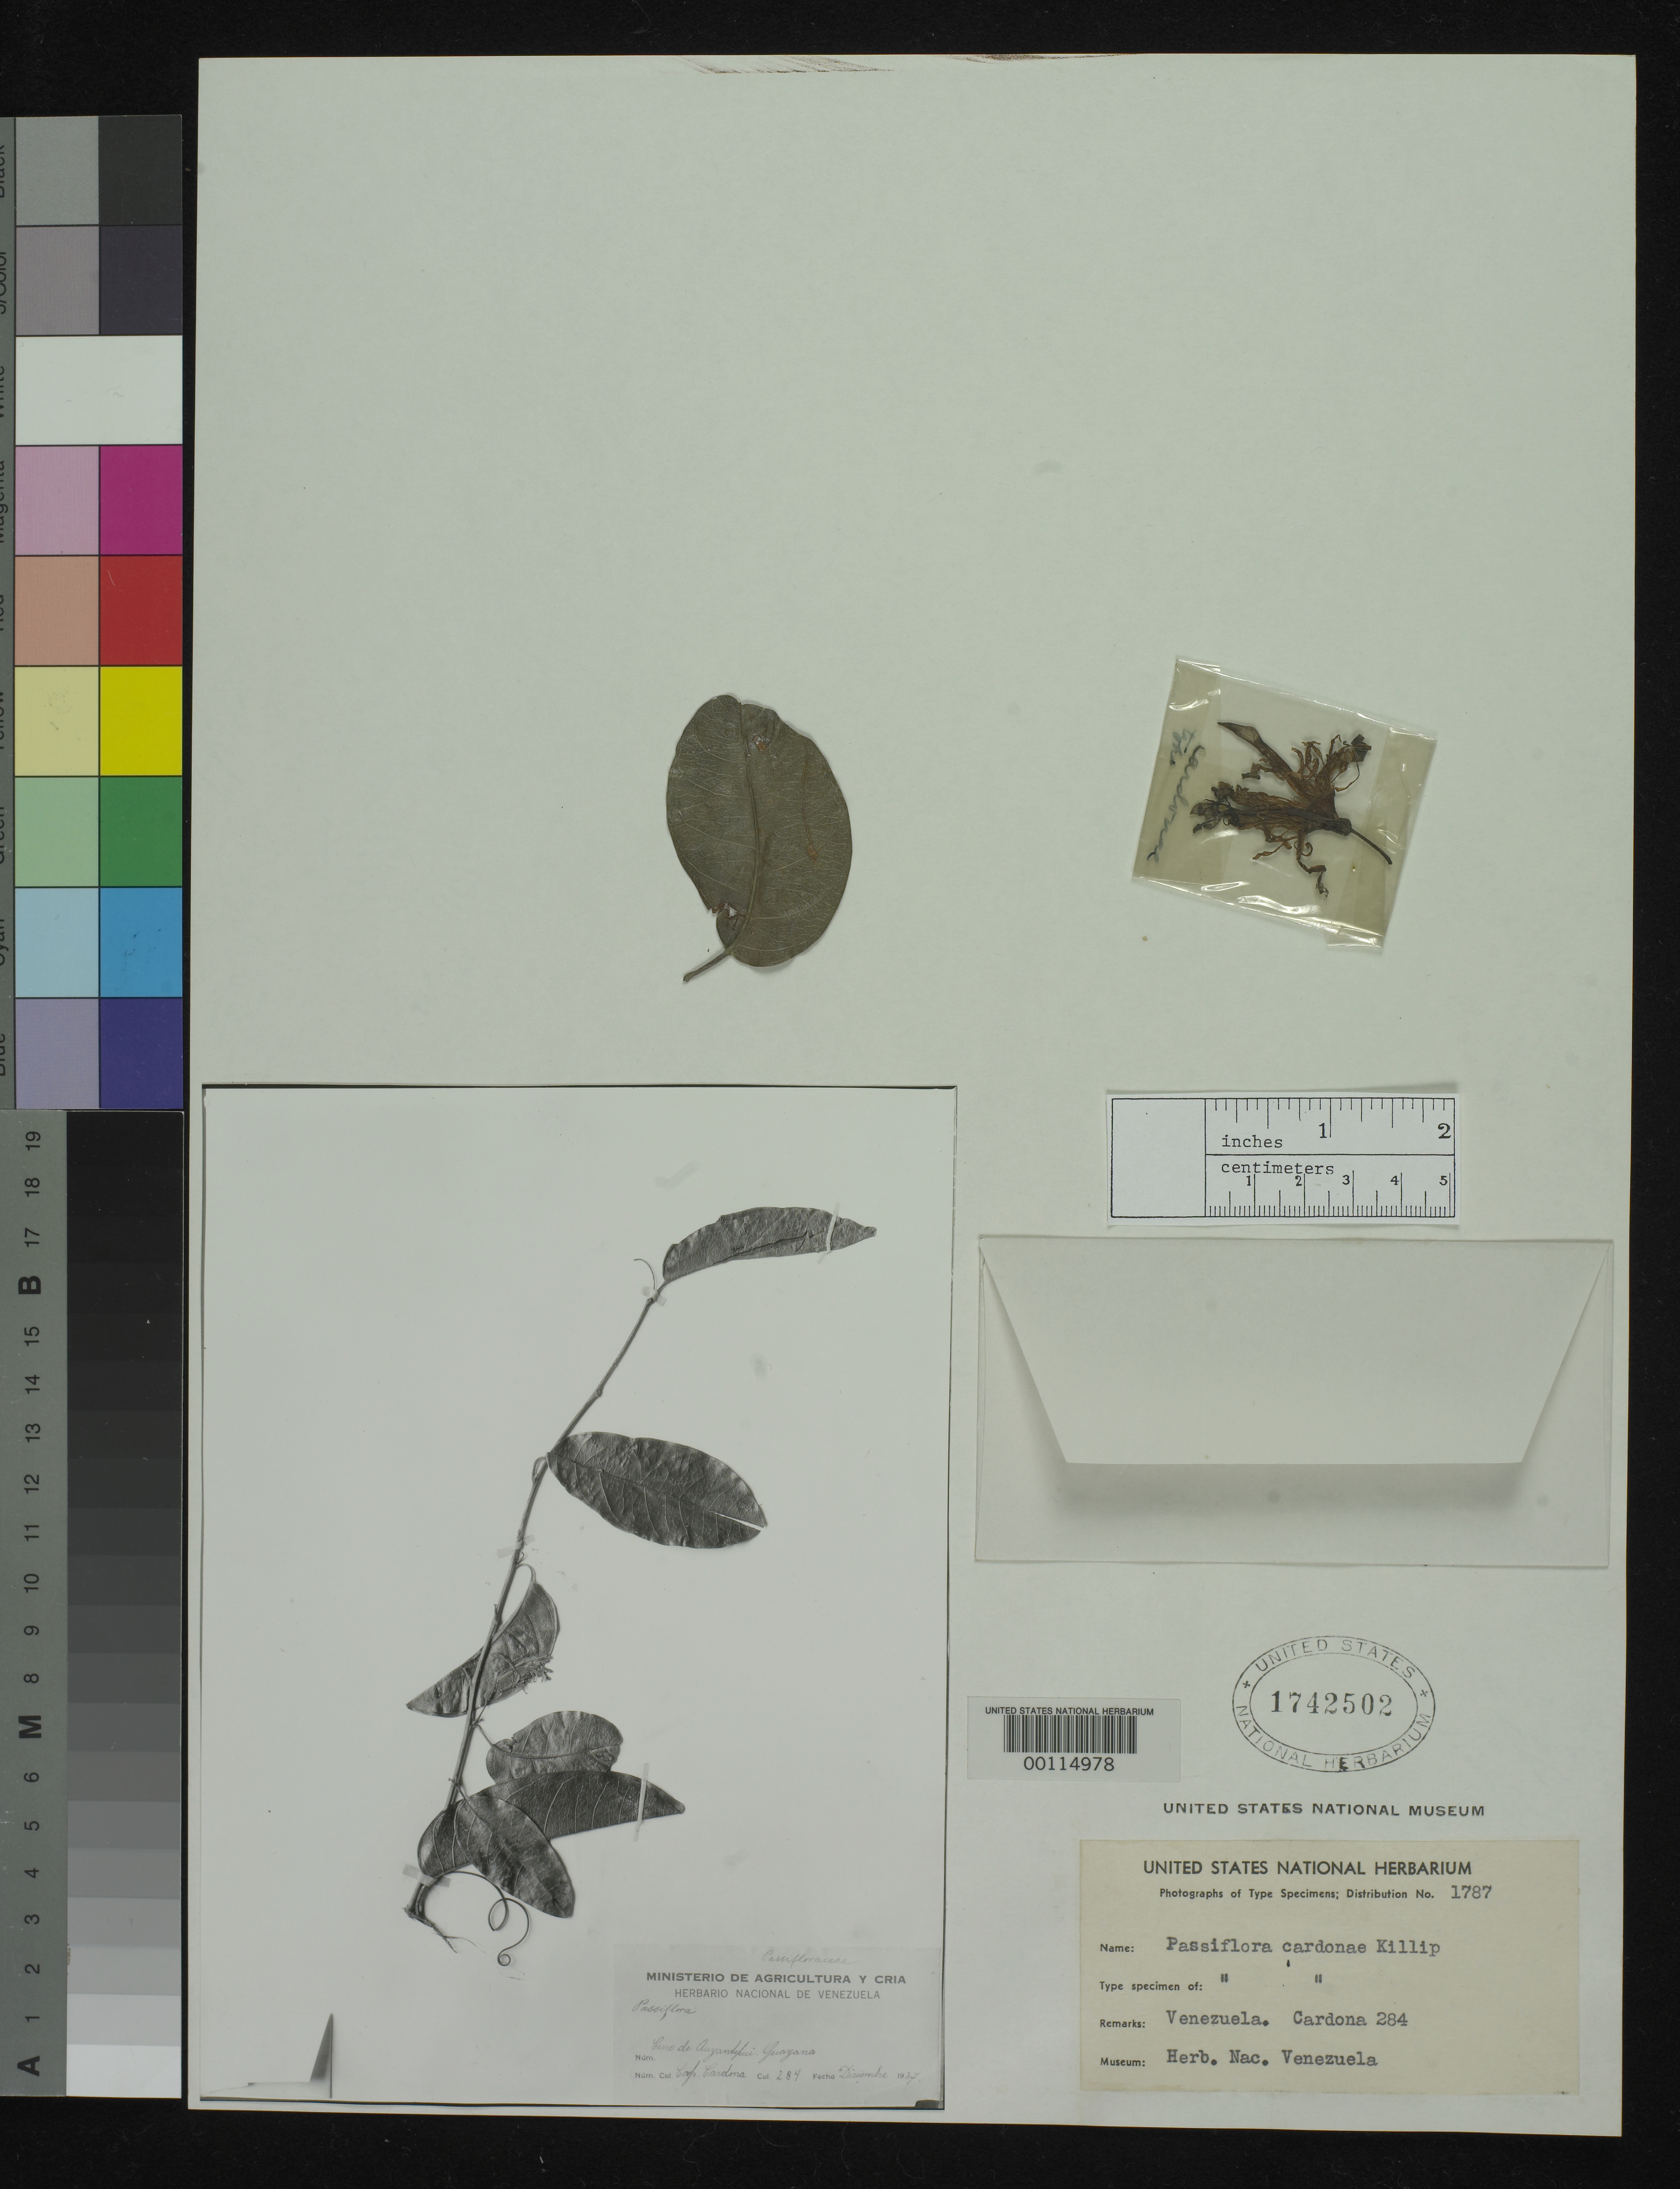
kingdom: Plantae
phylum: Tracheophyta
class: Magnoliopsida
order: Malpighiales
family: Passifloraceae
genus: Passiflora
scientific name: Passiflora cardonae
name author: Killip in Gleason & Killip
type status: Isotype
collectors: F. Cardona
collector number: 284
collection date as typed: Dec 1937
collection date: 1937-12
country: Venezuela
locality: Mt. Auyantepui.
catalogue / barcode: US 1742502